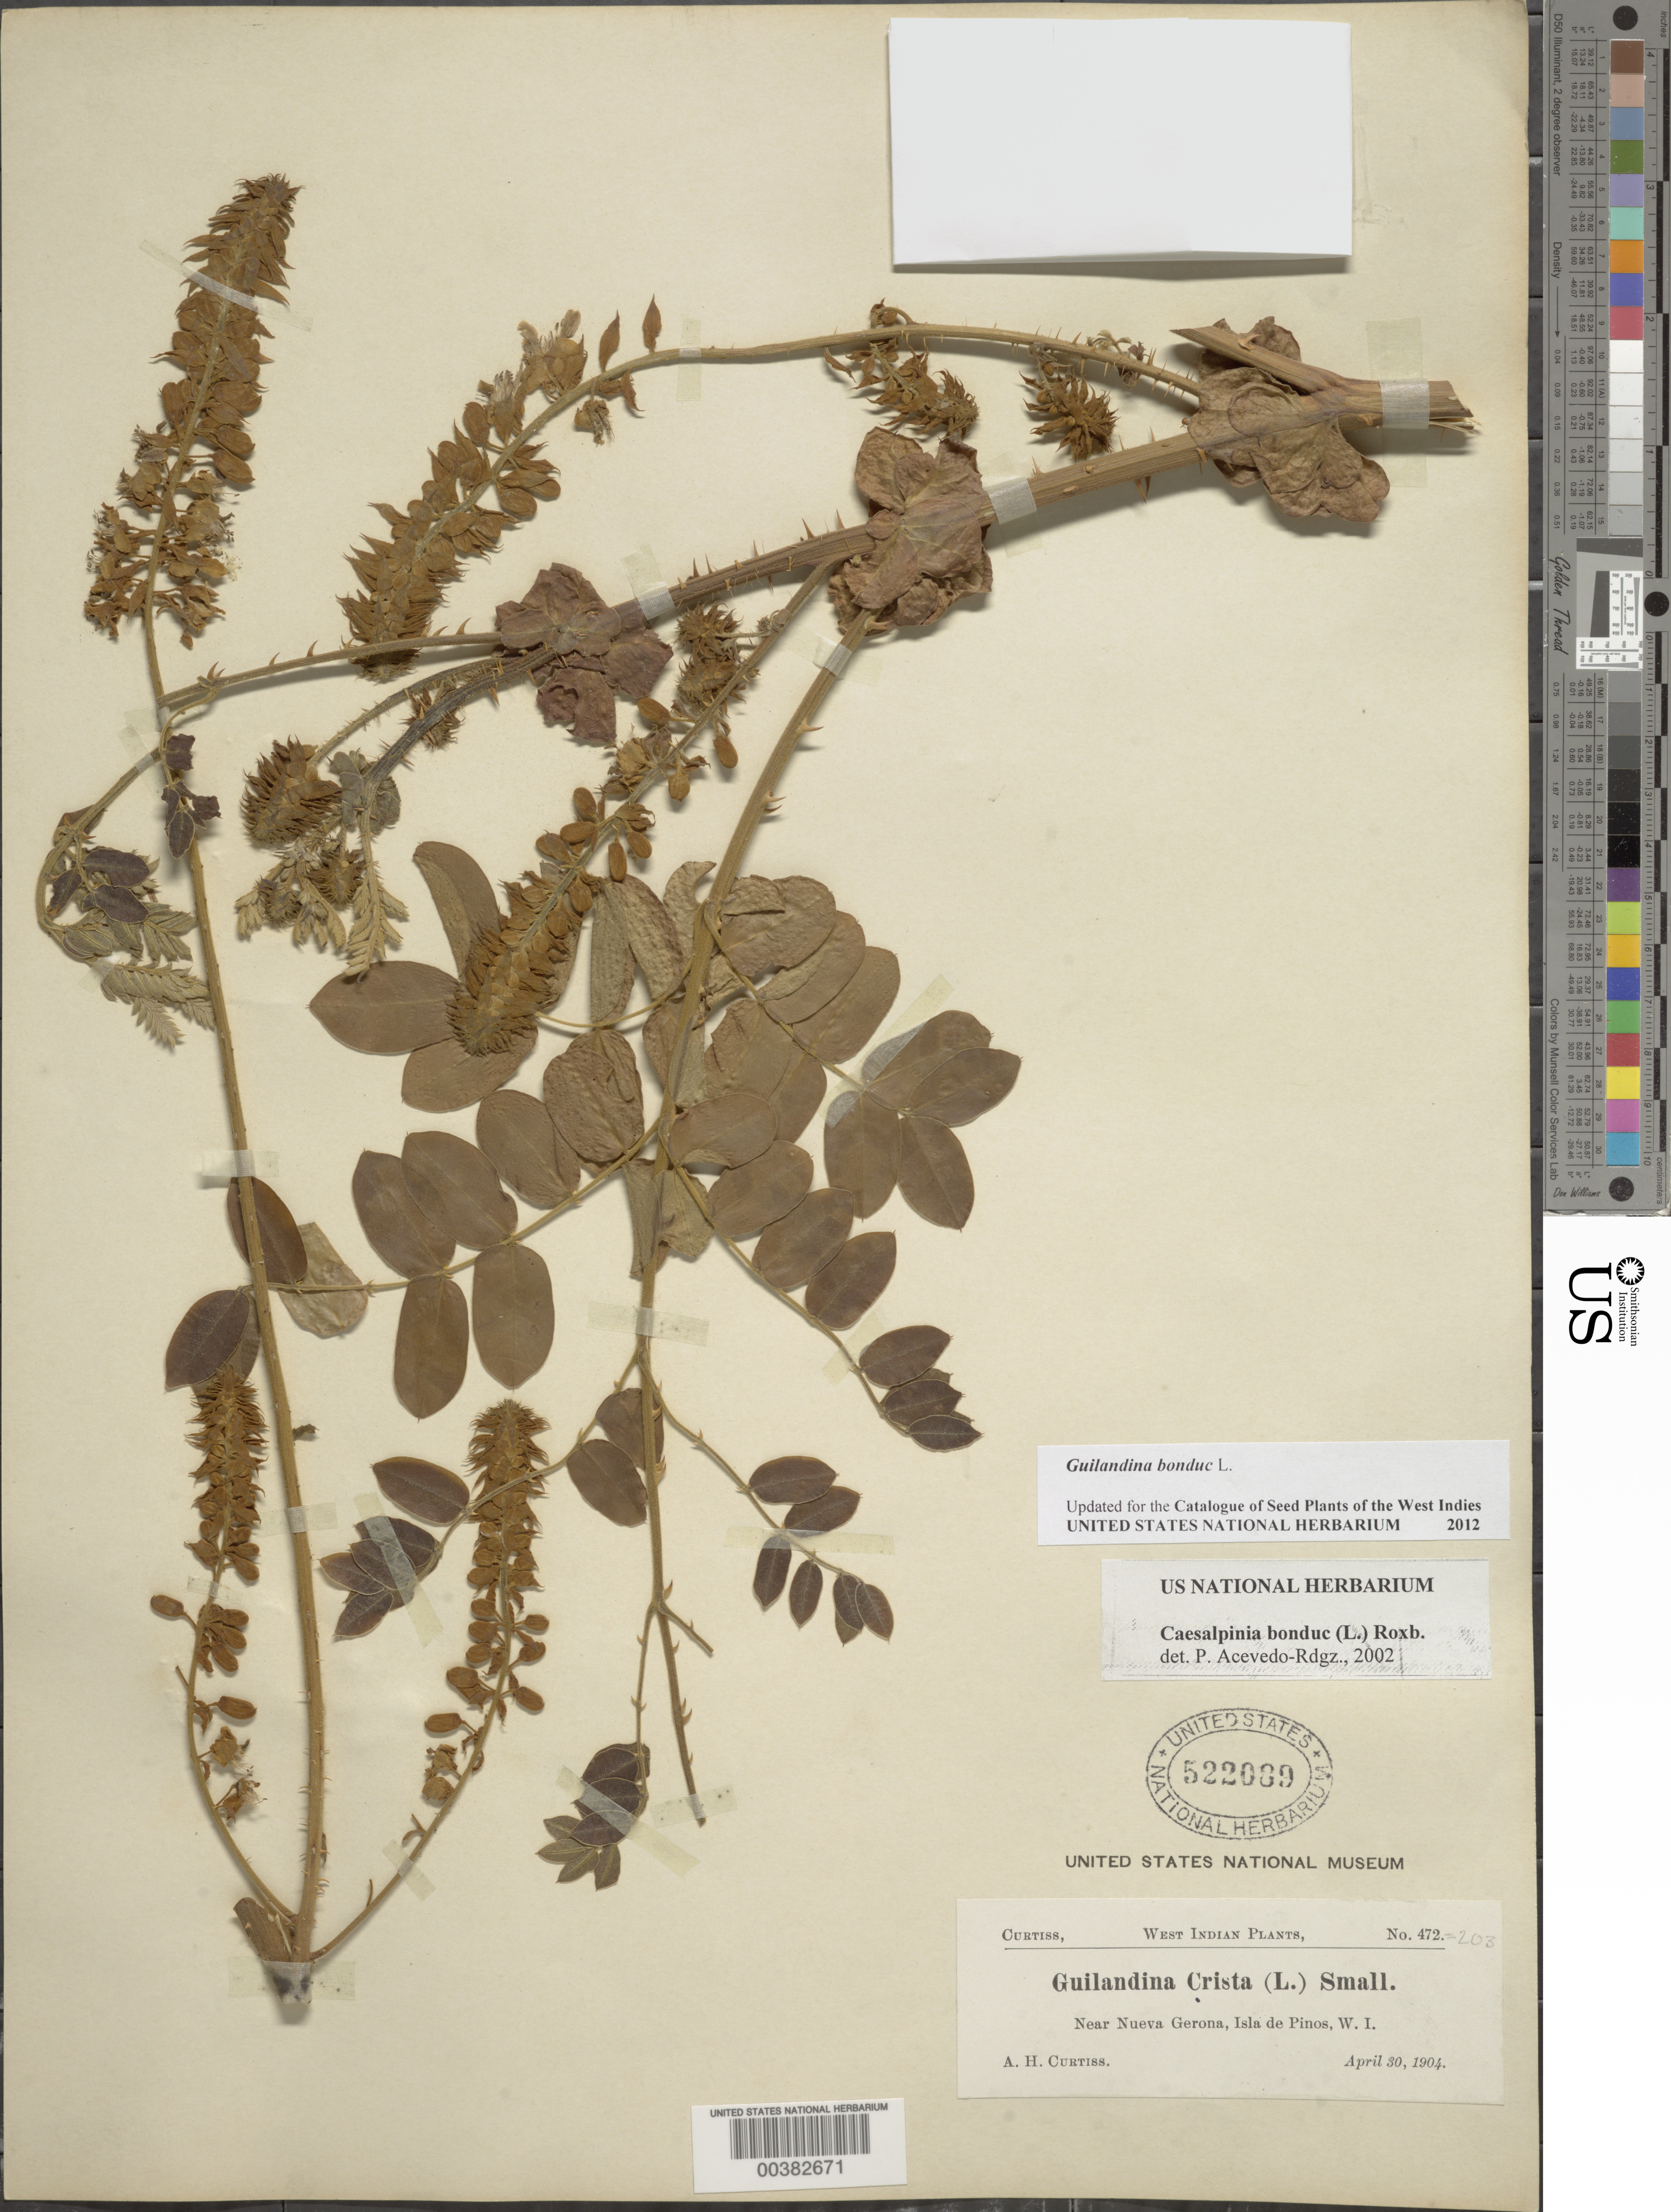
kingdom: Plantae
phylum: Tracheophyta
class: Magnoliopsida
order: Fabales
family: Fabaceae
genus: Guilandina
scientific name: Guilandina bonduc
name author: L.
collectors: A. H. Curtiss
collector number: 472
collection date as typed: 30 Apr 1904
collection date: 1904-04-30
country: Cuba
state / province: Isla de La Juventud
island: Isla de La Juventud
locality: Near nueva gerona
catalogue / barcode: US 522089